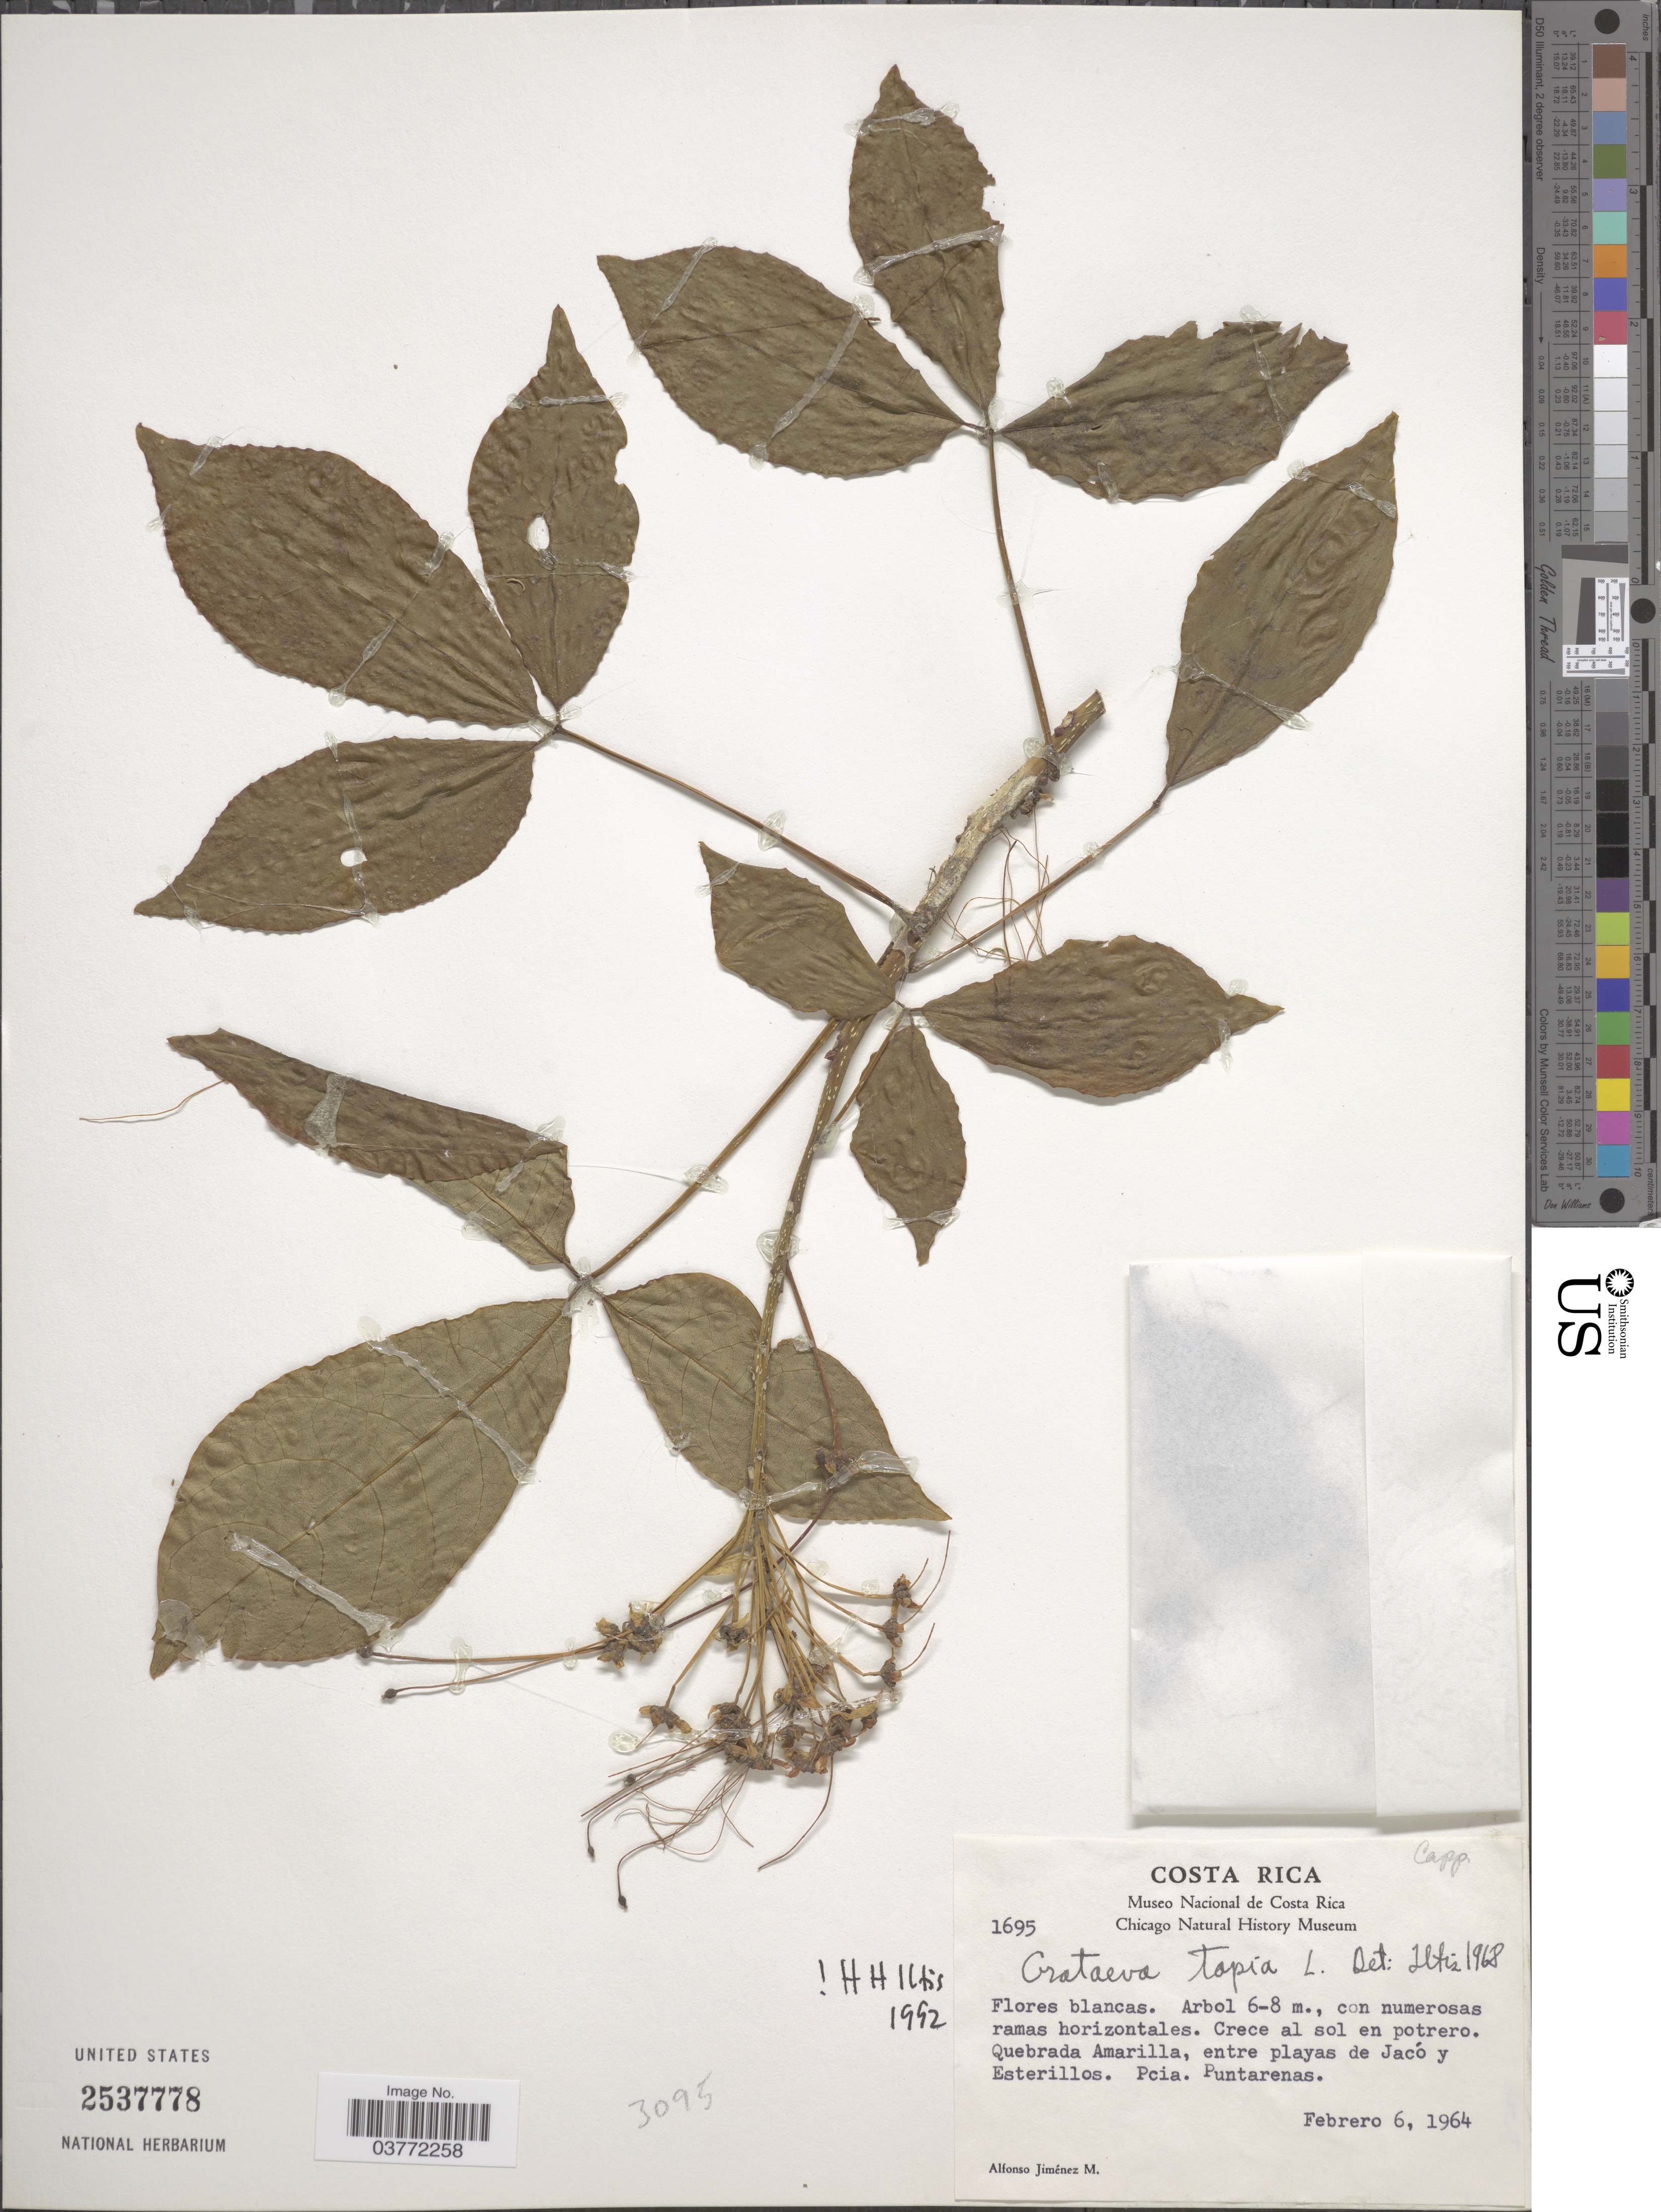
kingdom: Plantae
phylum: Tracheophyta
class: Magnoliopsida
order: Brassicales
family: Capparaceae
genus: Crateva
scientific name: Crateva tapia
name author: L.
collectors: A. Jimenez M.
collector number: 1695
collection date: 1964-02-06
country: Costa Rica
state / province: Puntarenas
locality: Quebrada Amarilla, entre playas de Jacó y Esterillos. Pcia. Puntarenas.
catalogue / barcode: US 2537778